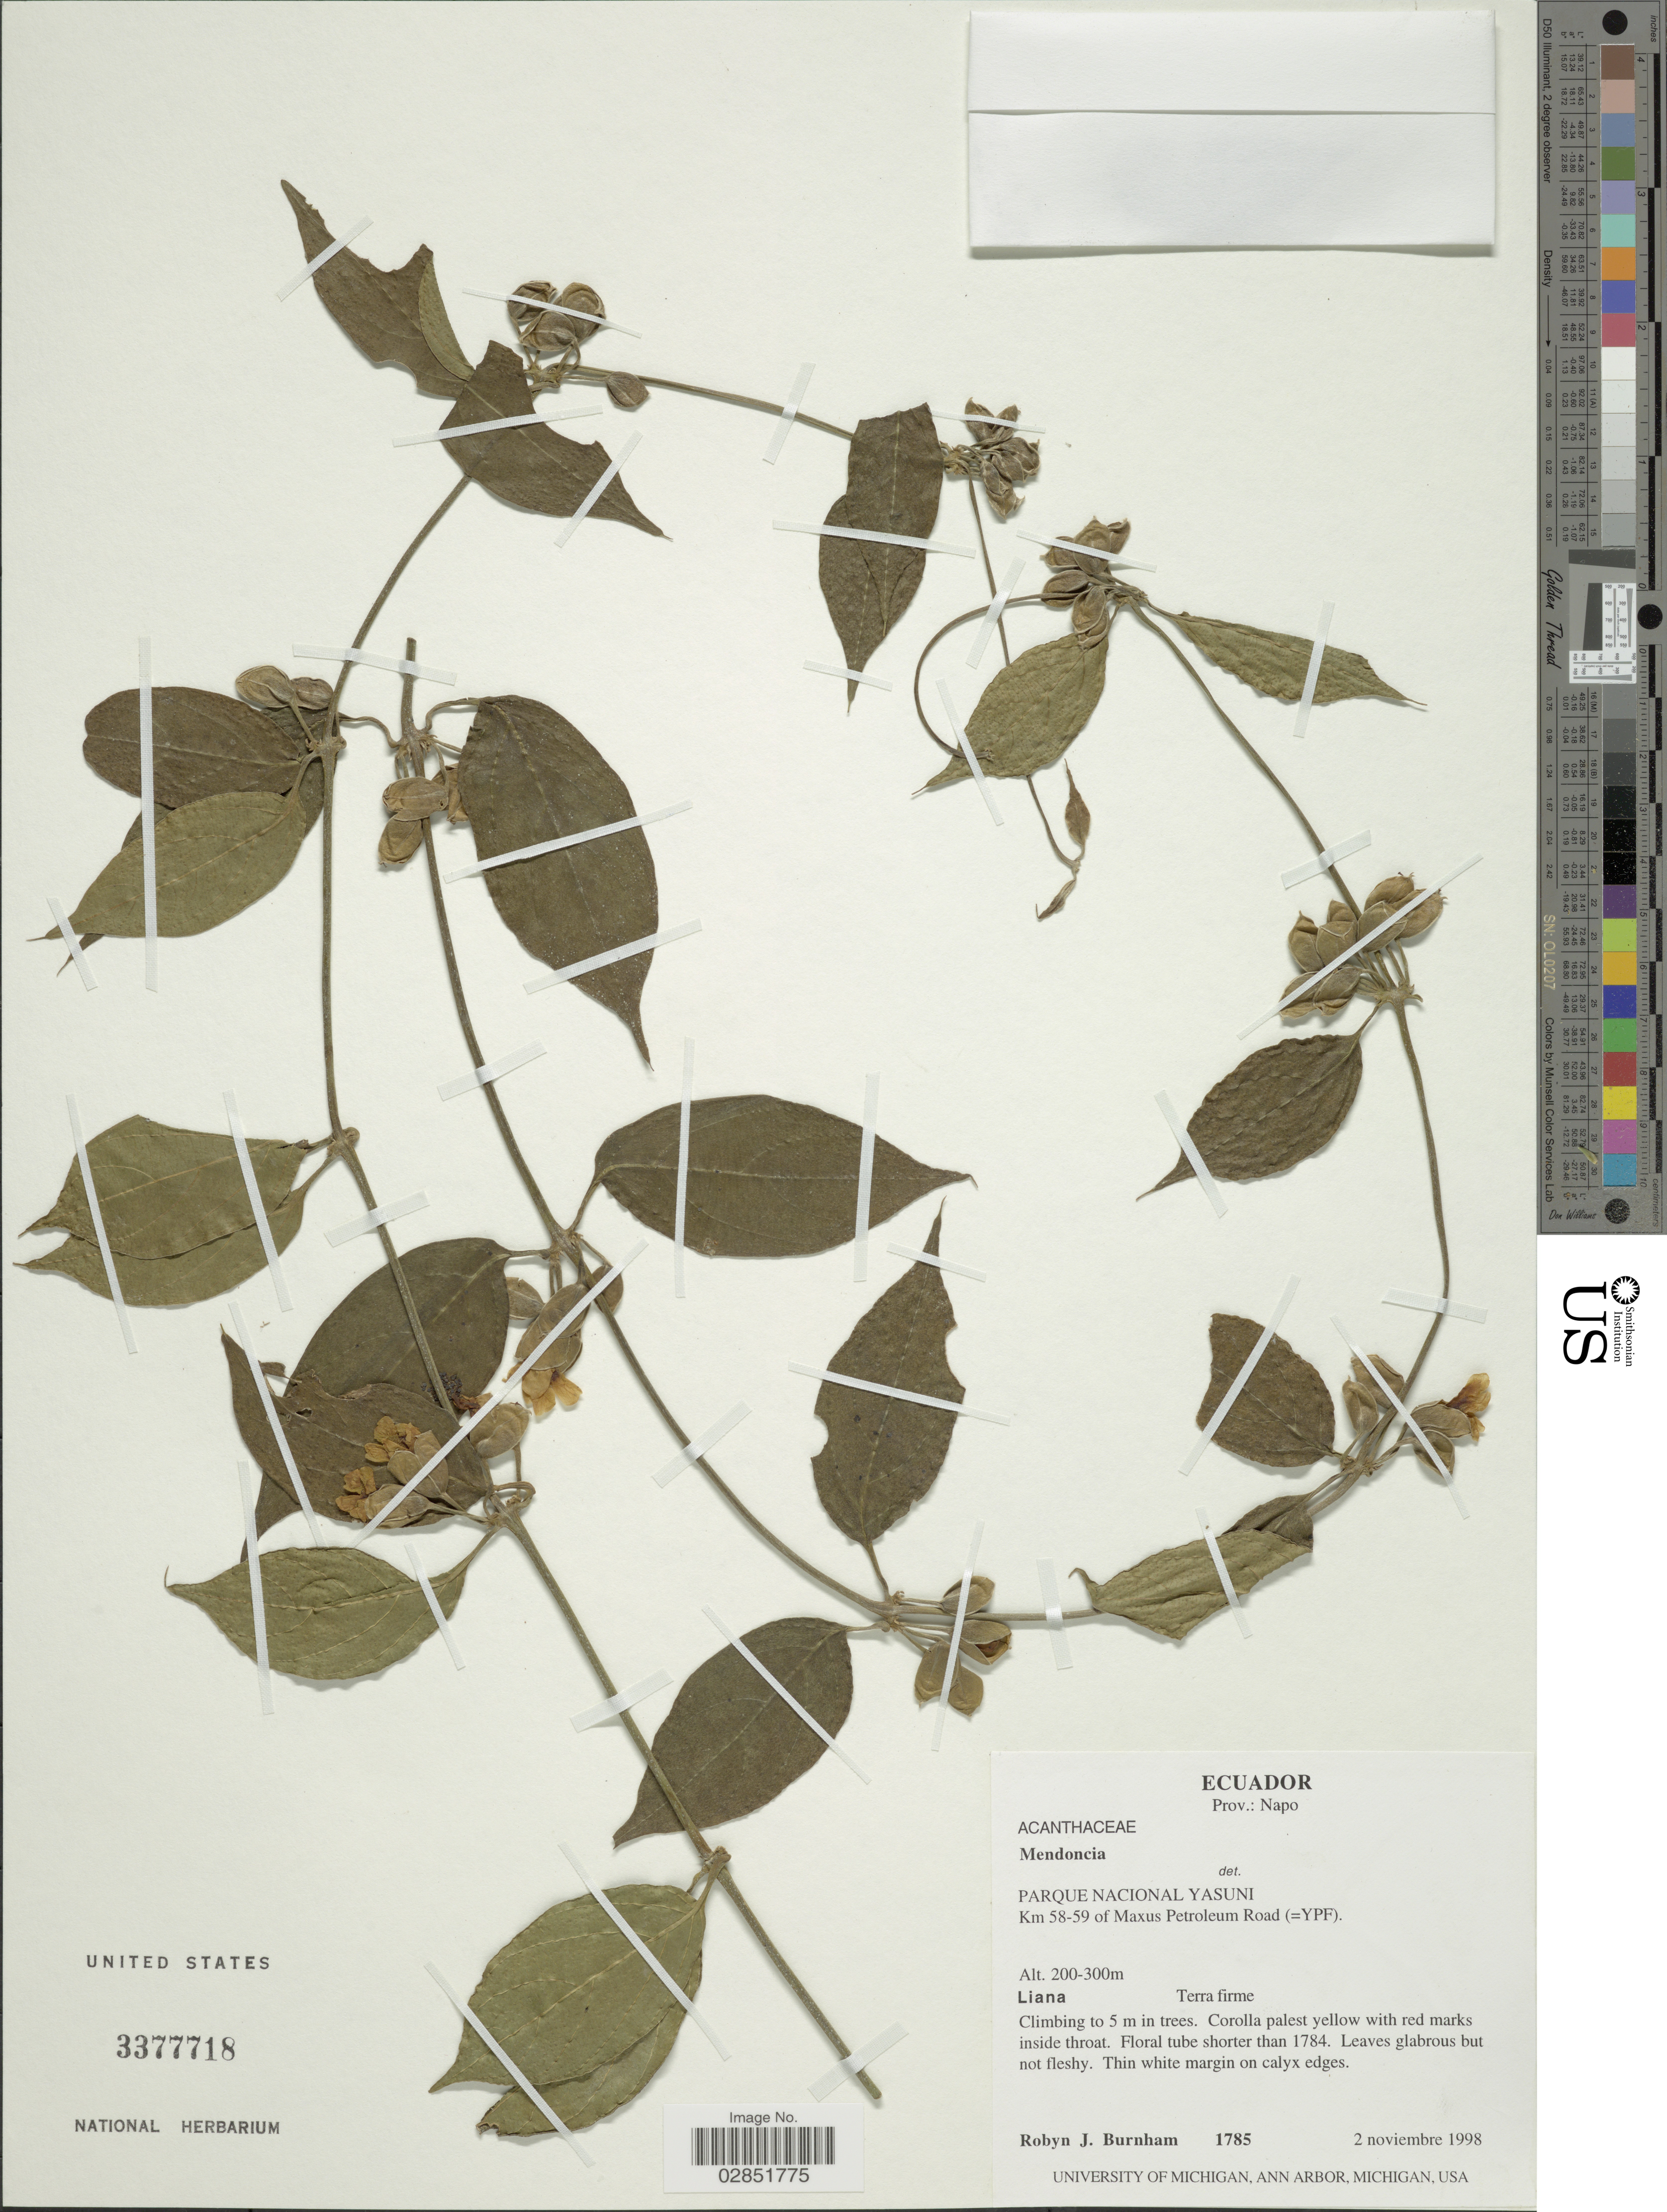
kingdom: Plantae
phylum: Tracheophyta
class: Magnoliopsida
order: Lamiales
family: Acanthaceae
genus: Mendoncia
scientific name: Mendoncia sp.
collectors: R. J. Burnham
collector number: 1785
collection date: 1998-11-02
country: Ecuador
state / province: Napo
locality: Prov.: Napo. Parque Nacional Yasuni. Km 58-59 of Maxus Petroleum Road (=YPF).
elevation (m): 200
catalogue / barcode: US 3377718